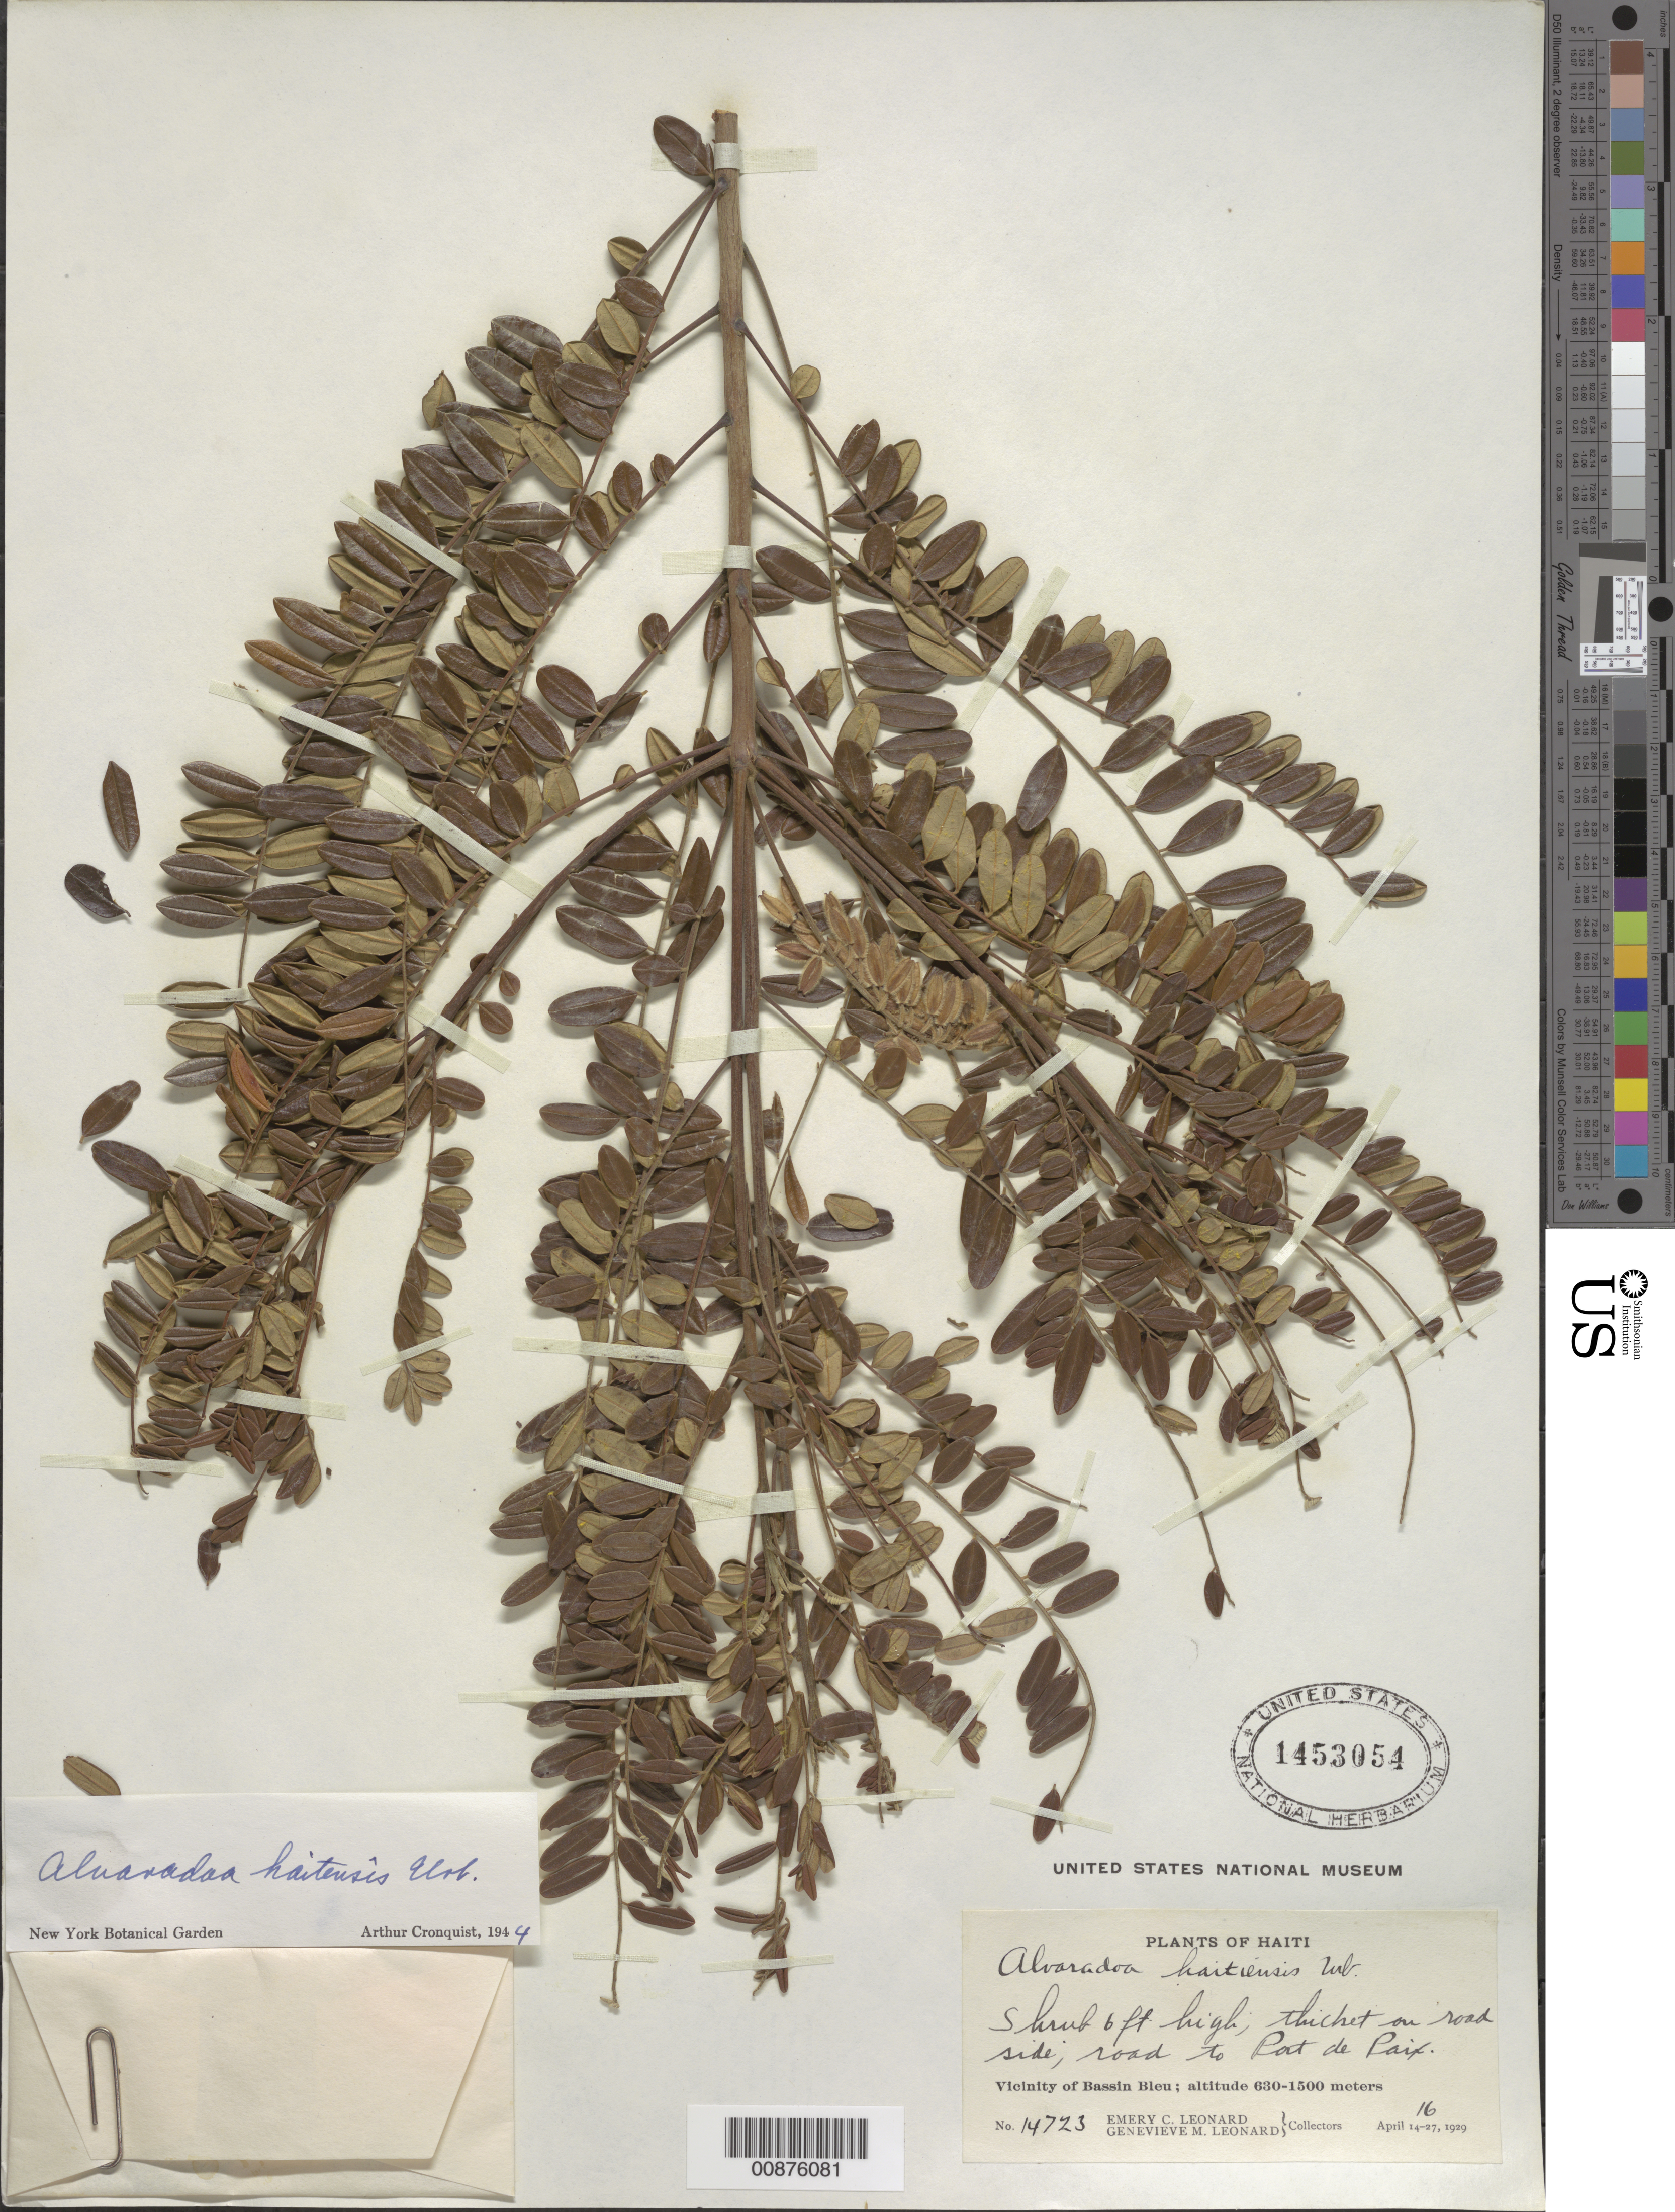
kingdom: Plantae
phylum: Tracheophyta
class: Magnoliopsida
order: Picramniales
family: Picramniaceae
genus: Alvaradoa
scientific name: Alvaradoa haitiensis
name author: Urb.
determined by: Cronquist, A. J.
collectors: E. C. Leonard & G. M. Leonard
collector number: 14723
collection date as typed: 16 Apr 1929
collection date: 1929-04-16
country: Haiti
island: Hispaniola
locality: Vicinity of Bassin Bleu, road to Port de Paix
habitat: Thicket on roadside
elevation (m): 630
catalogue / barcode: US 1453054